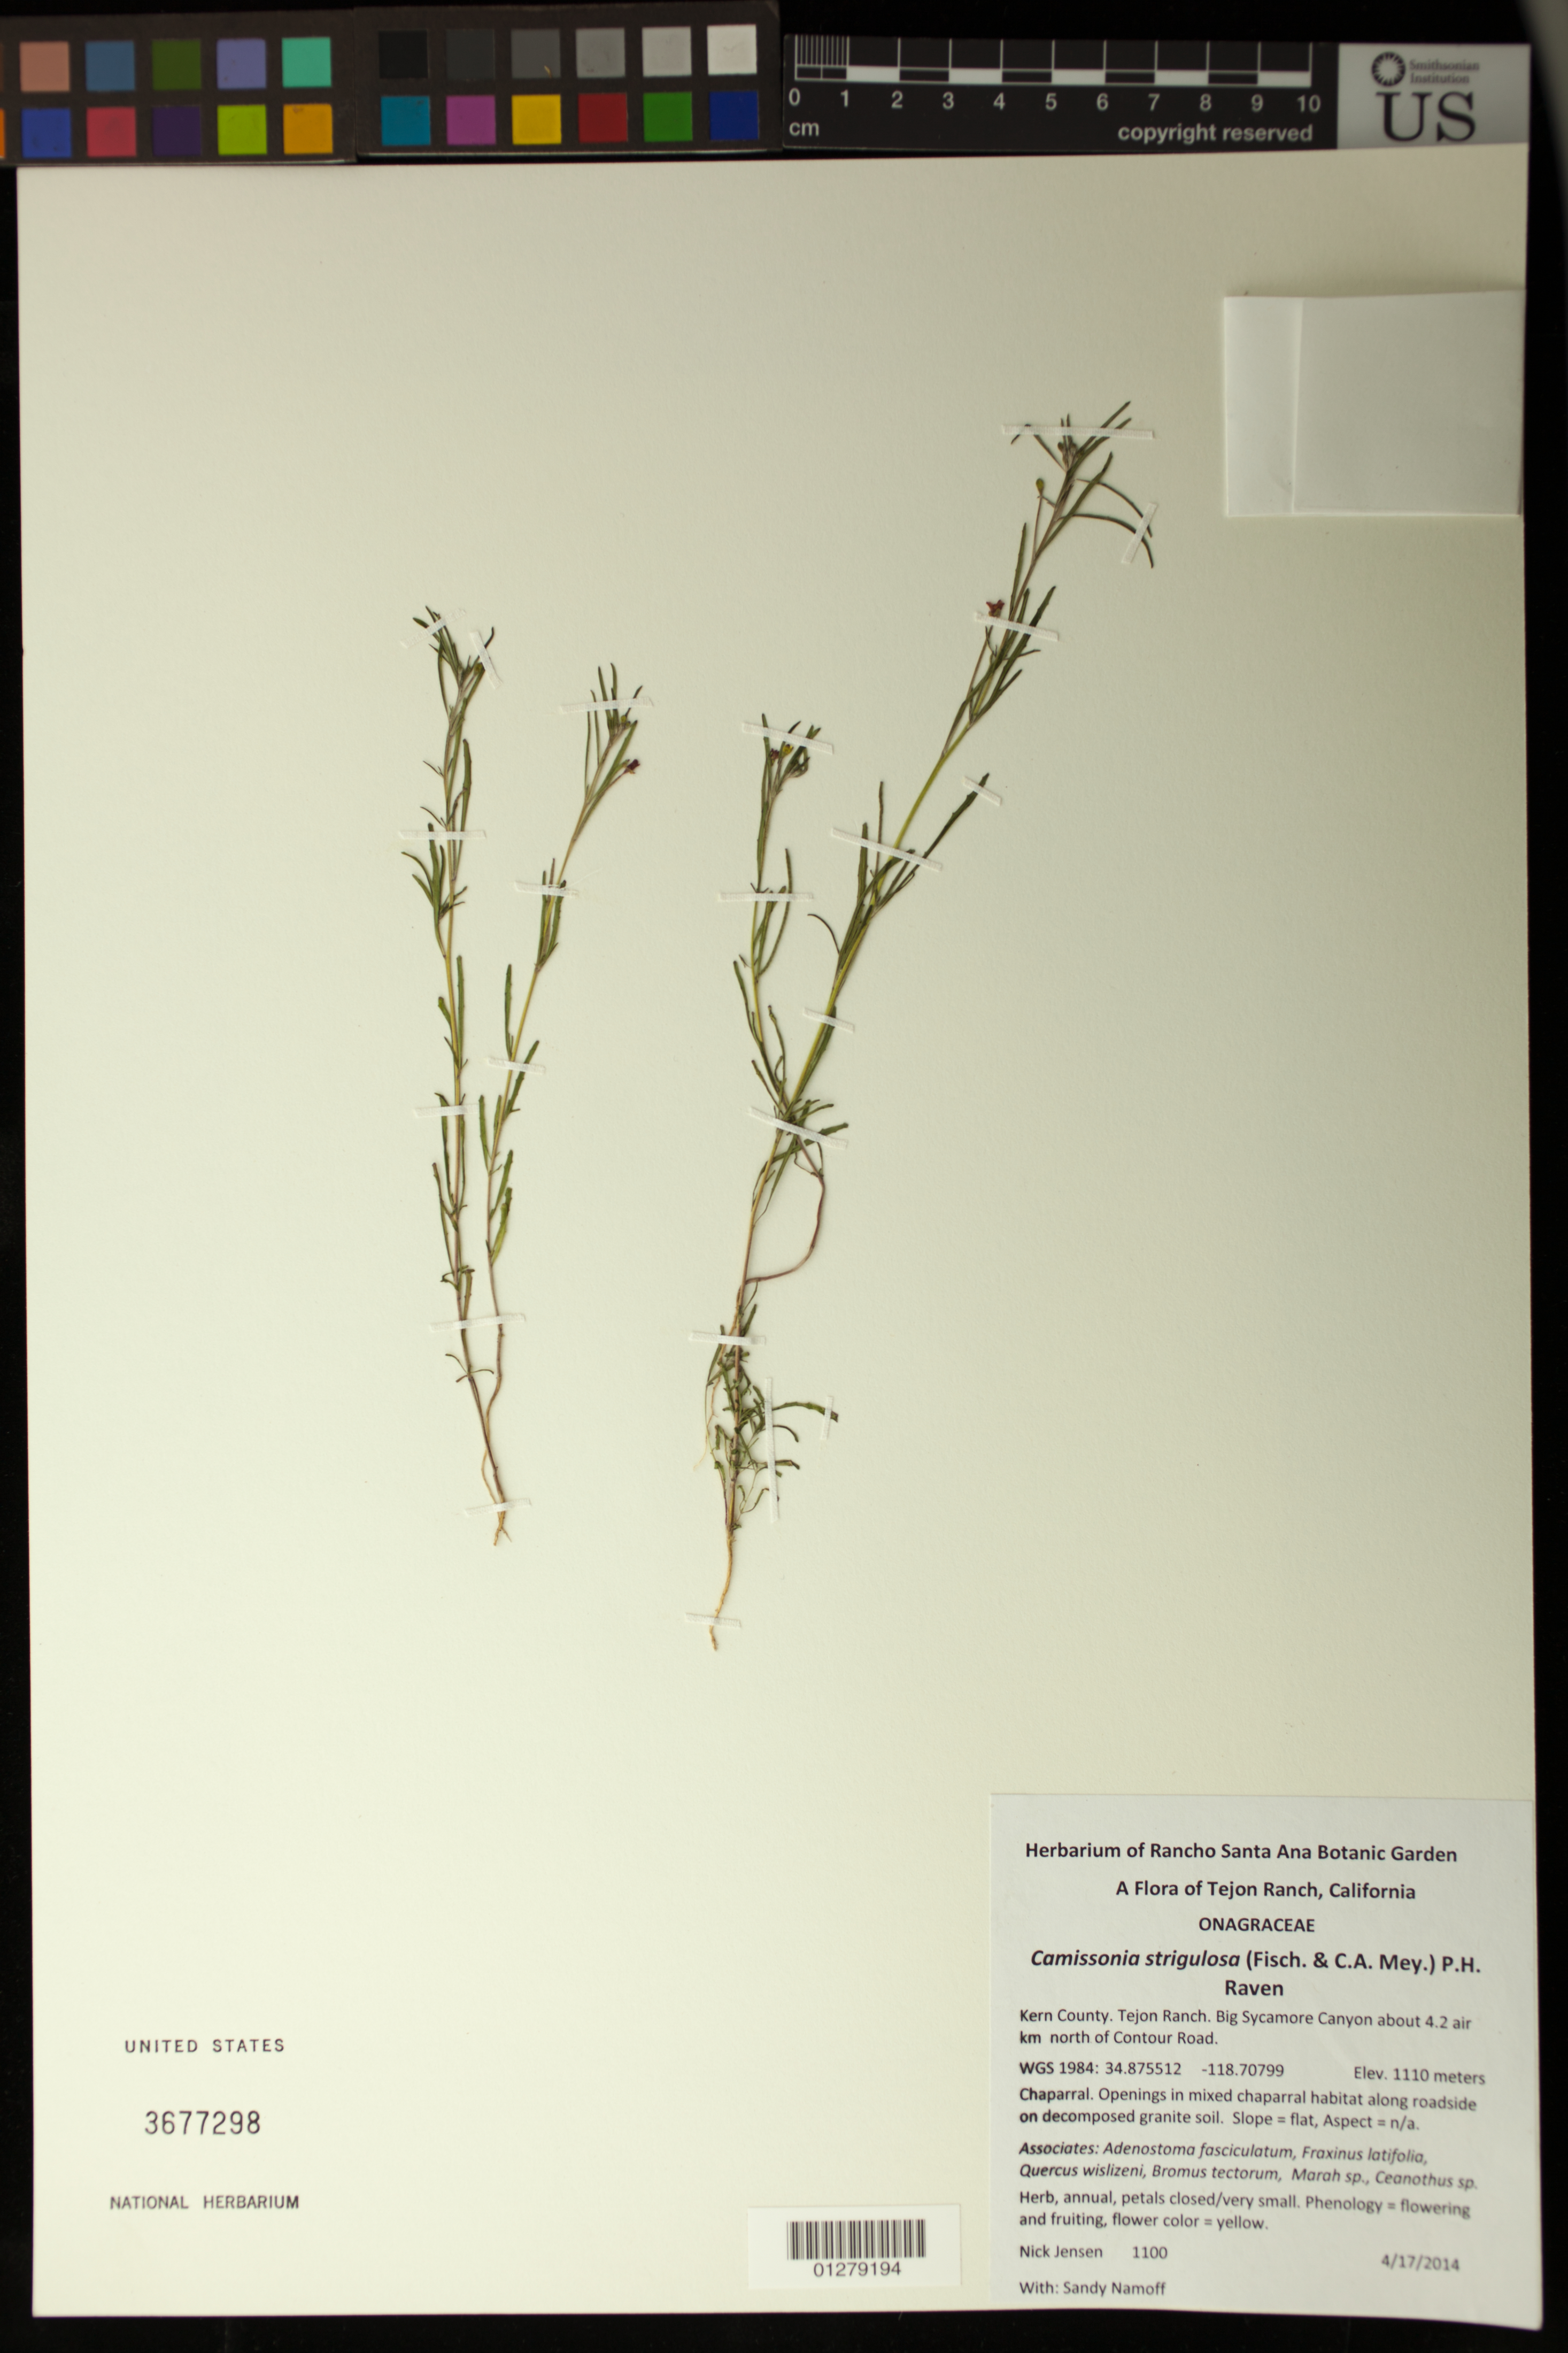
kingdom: Plantae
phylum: Tracheophyta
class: Magnoliopsida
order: Myrtales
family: Onagraceae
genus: Camissonia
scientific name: Camissonia strigulosa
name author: (Fisch. & C.A. Mey.) P.H. Raven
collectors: N. Jensen & S. M. Namoff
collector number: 1100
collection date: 2014-04-17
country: United States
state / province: California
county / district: Kern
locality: Tejon Ranch, Big Sycamore Canyon about 4.2 air km north of Contour Road.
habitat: Openings in mixed chaparral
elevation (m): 1110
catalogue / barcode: US 3677298